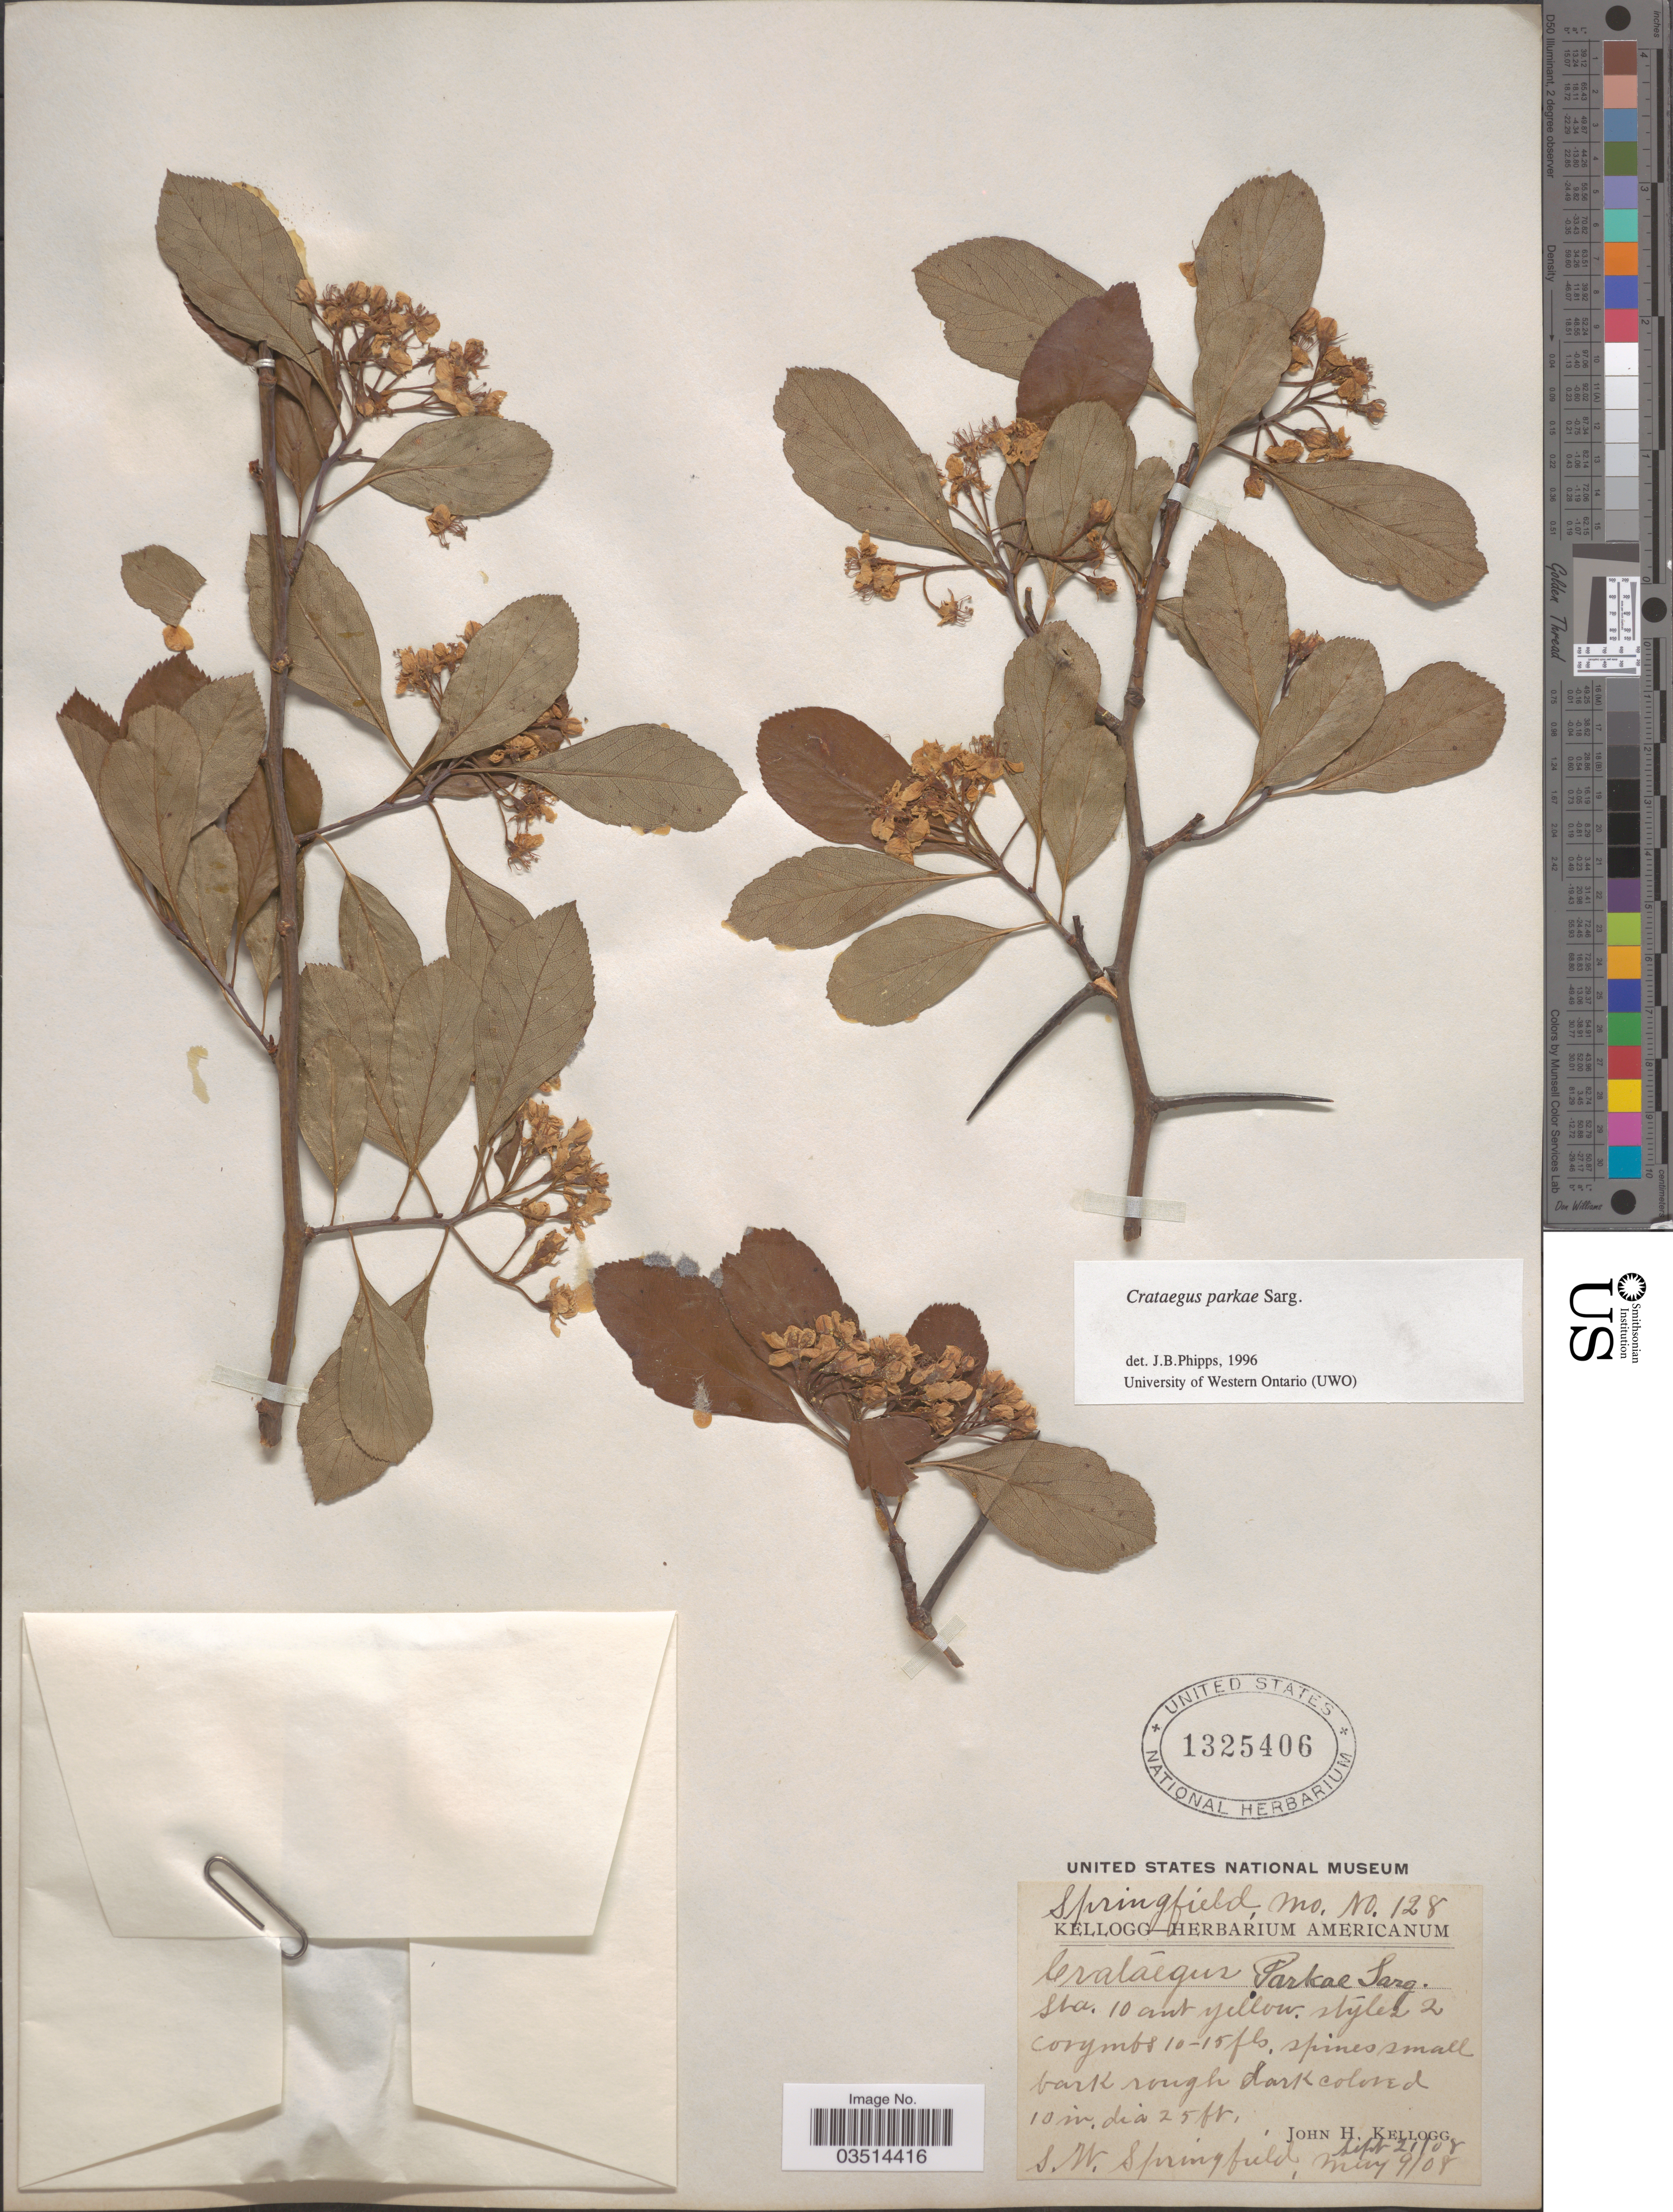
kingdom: Plantae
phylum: Tracheophyta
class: Magnoliopsida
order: Rosales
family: Rosaceae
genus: Crataegus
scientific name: Crataegus crus-galli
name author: L.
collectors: J. H. Kellogg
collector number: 128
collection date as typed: Transcribed d/m/y: 9/5/8 to 21/9/8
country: United States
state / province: Missouri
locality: Springfield. SW. Springfield.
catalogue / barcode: US 1325406